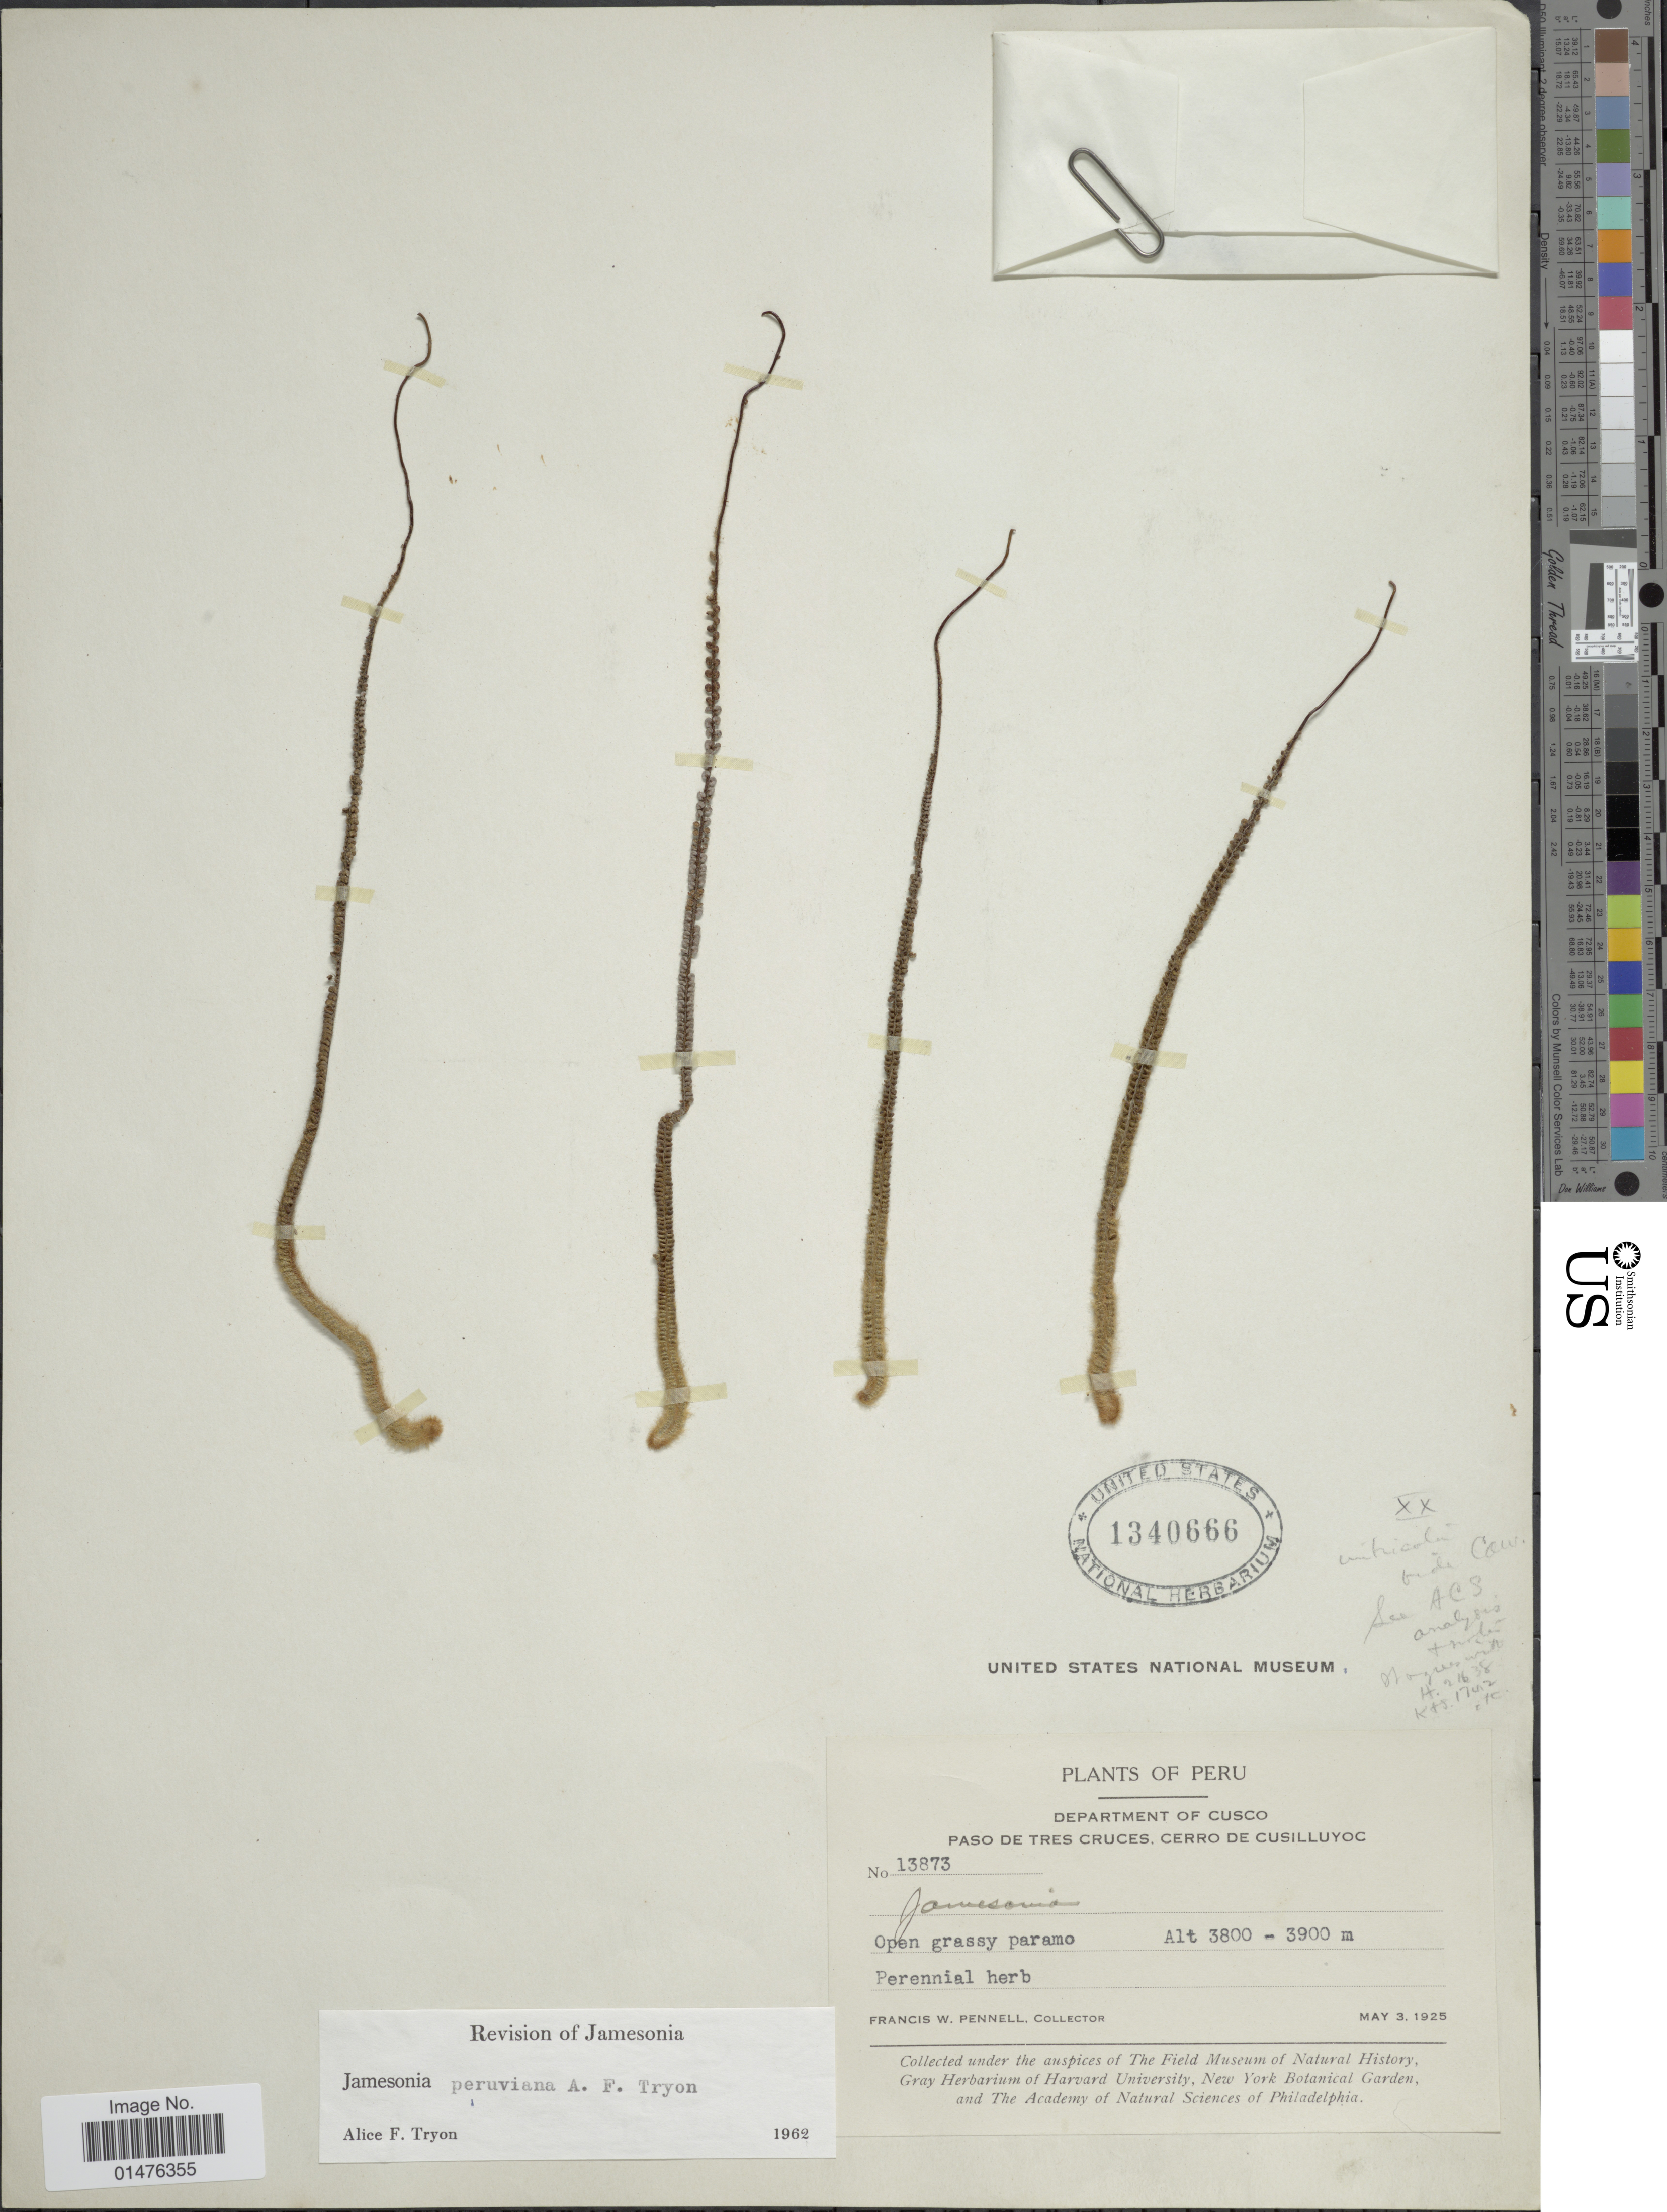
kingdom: Plantae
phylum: Tracheophyta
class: Polypodiopsida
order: Polypodiales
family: Pteridaceae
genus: Jamesonia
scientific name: Jamesonia peruviana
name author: A.F. Tryon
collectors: F. W. Pennell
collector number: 13873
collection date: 1925-05-03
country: Peru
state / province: Cusco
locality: Department of Cusco paso de Tres Cruces, Cerro de Cusilluyoc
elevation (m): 3800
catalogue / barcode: US 1340666